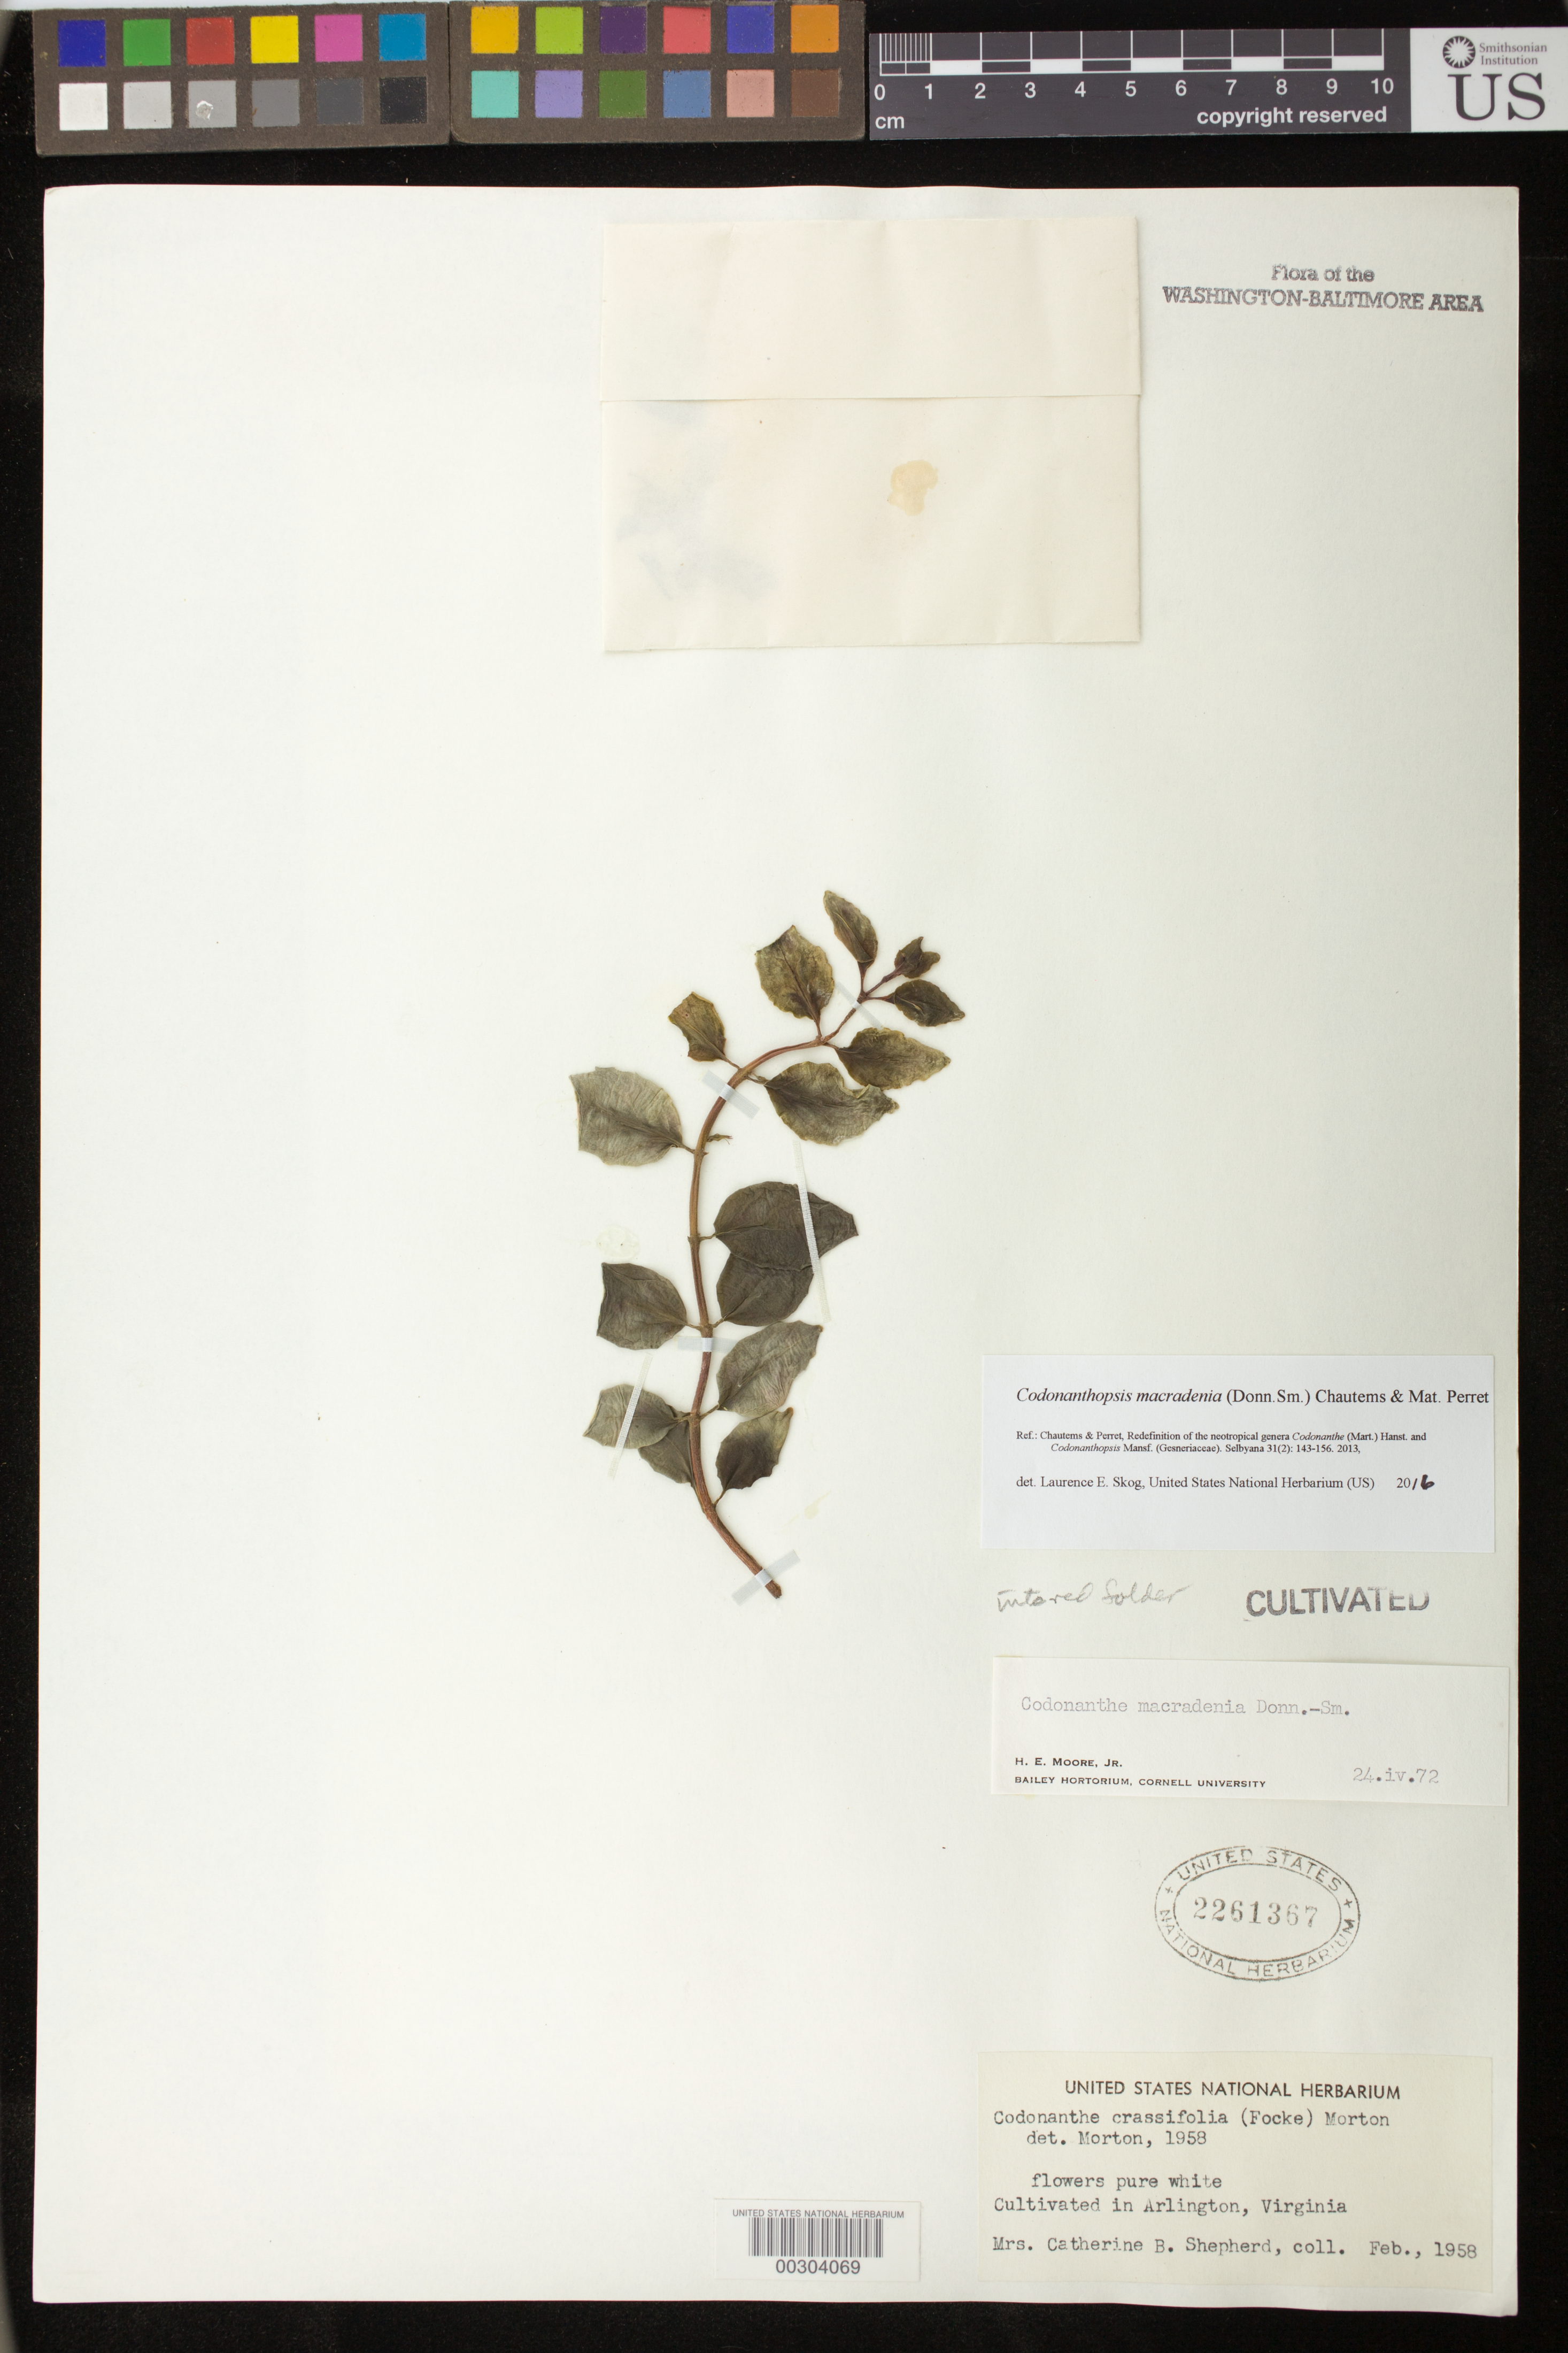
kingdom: Plantae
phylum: Tracheophyta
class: Magnoliopsida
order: Lamiales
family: Gesneriaceae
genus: Codonanthopsis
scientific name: Codonanthopsis macradenia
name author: (Donn. Sm.) Chautems & Mat.Perret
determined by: Skog, Laurence E.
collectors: C. Shepherd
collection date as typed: Feb 1958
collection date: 1958-02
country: United States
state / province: Virginia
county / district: Arlington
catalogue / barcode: US 2261367